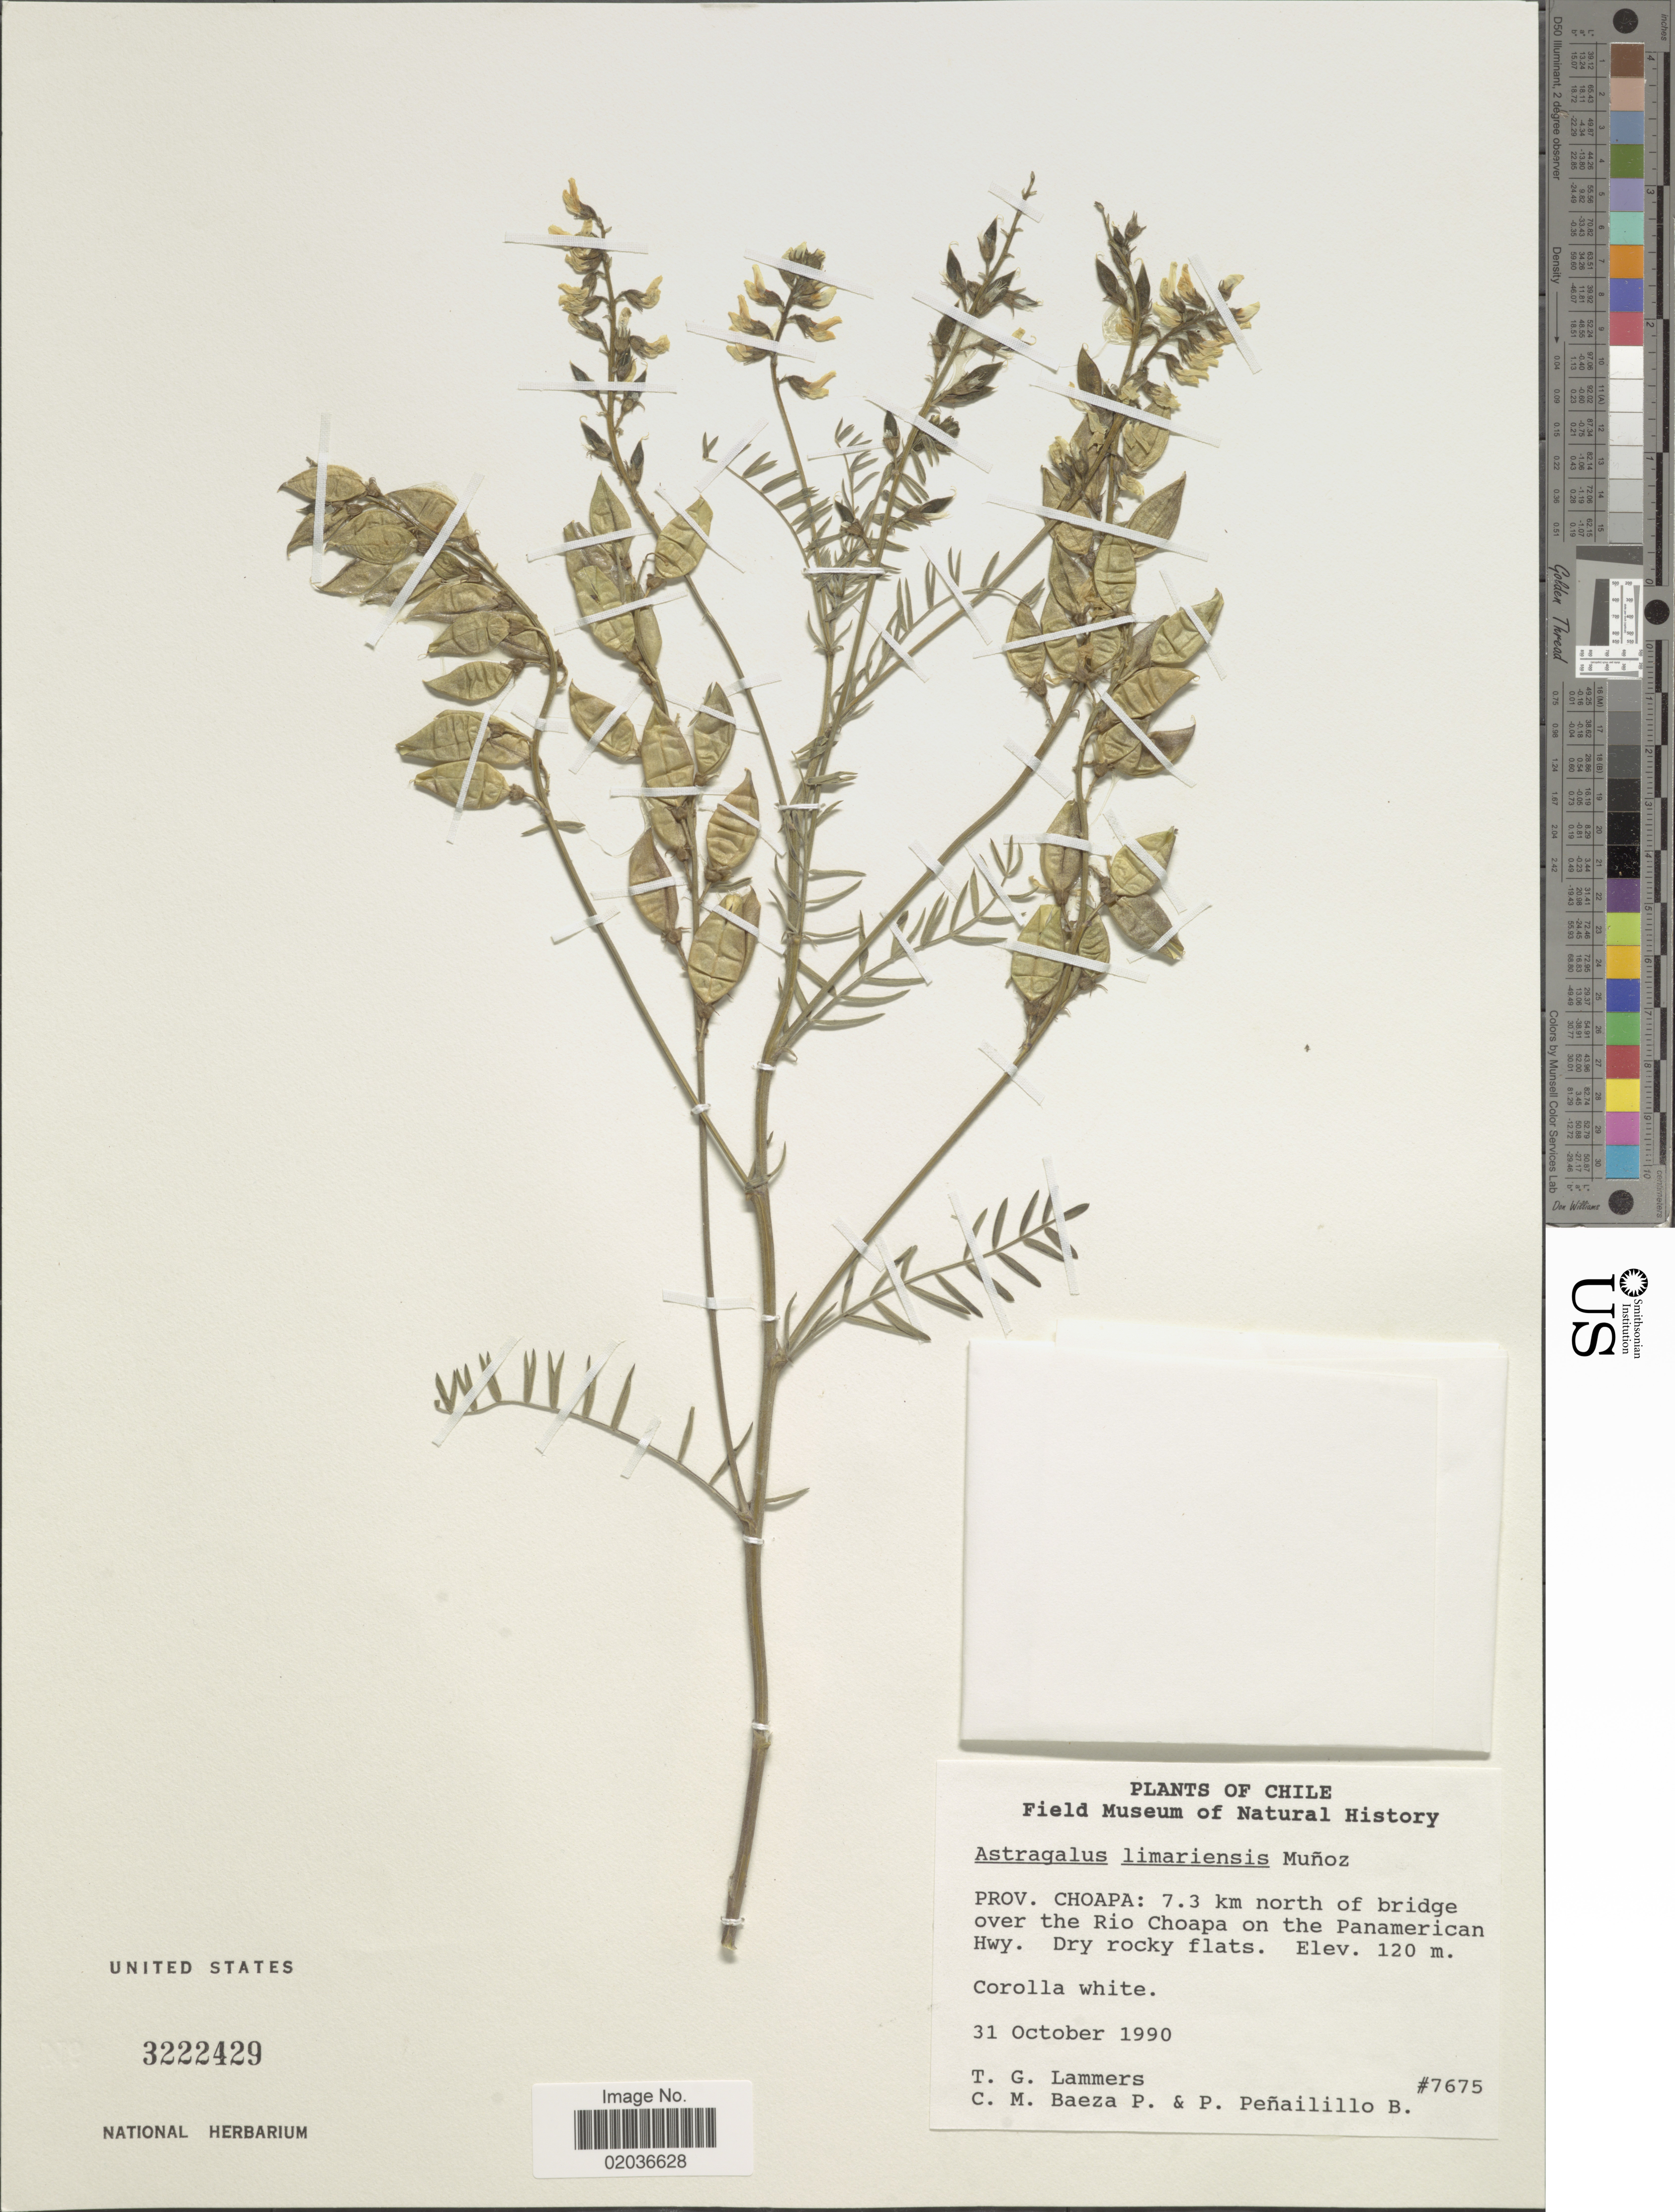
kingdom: Plantae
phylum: Tracheophyta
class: Magnoliopsida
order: Fabales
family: Fabaceae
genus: Astragalus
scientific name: Astragalus limariensis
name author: Munoz P.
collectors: T. Lammers, C. Baeza & P. Peñailillo B.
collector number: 7675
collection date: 1990-10-31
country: Chile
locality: Prov. Choapa: 7.3 km north of bridge over the Rio Choapa on the Panamerican Hwy.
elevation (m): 120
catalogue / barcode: US 3222429